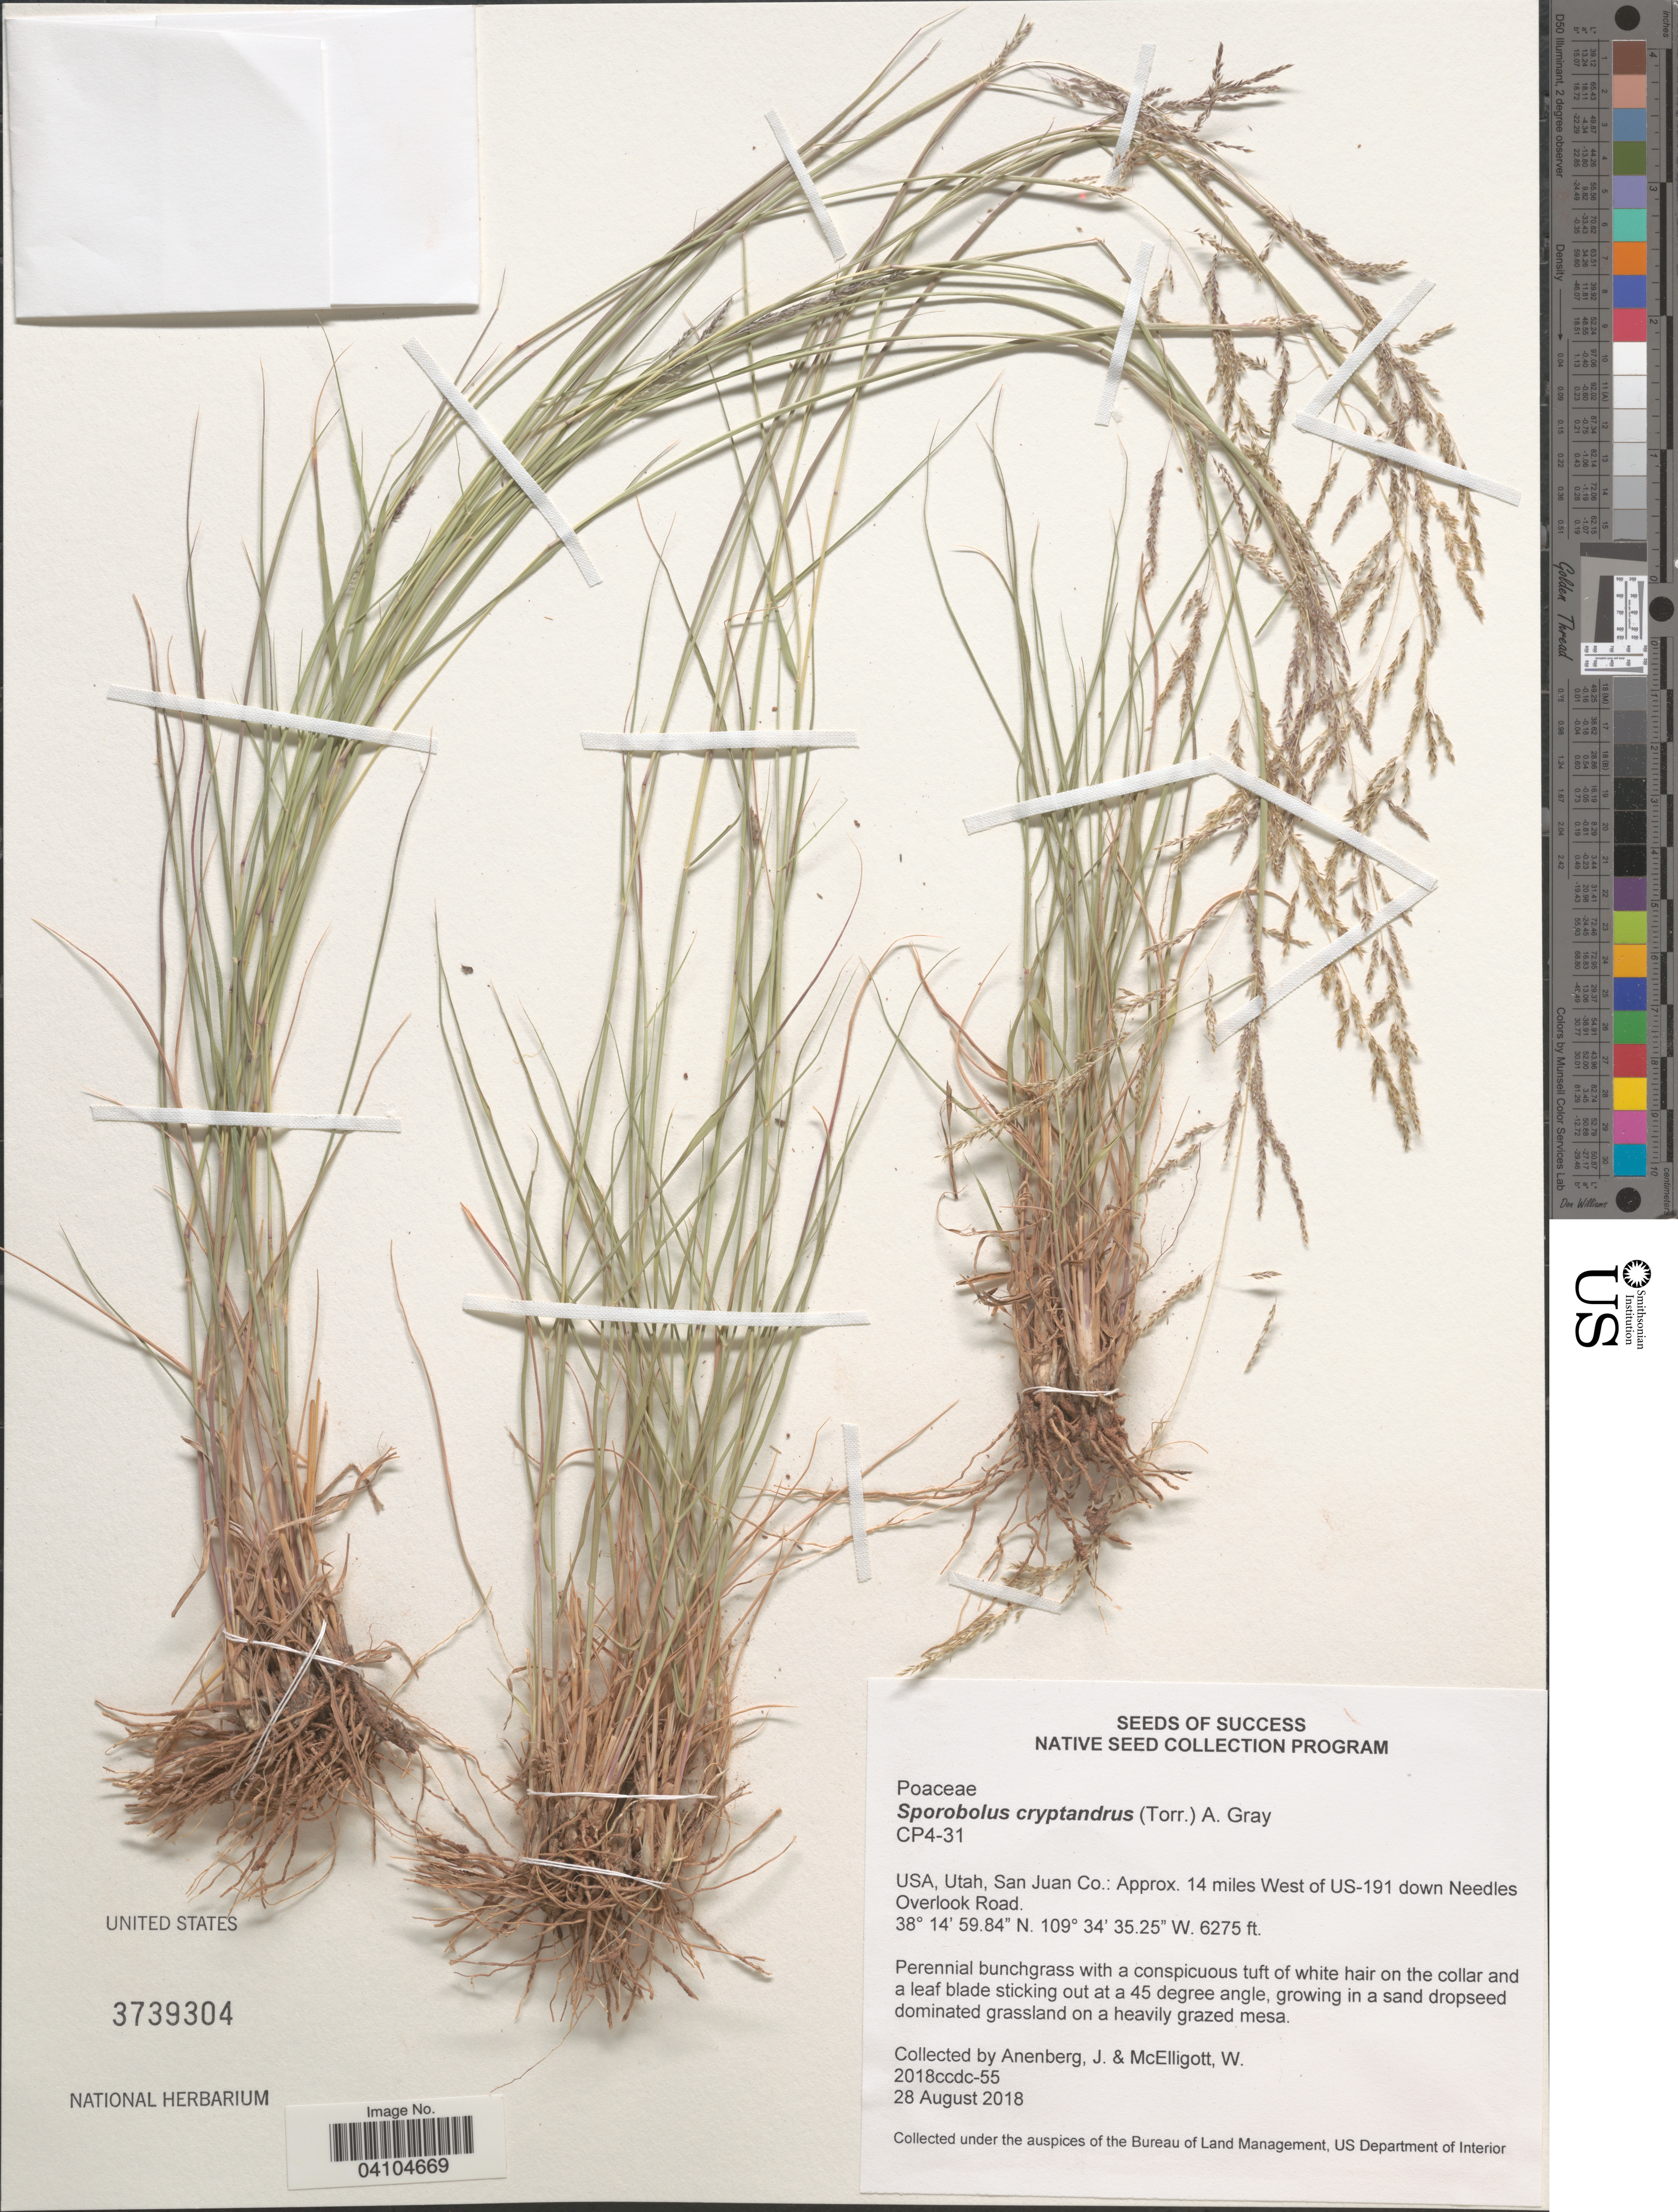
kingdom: Plantae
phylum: Tracheophyta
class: Liliopsida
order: Poales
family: Poaceae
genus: Sporobolus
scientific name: Sporobolus cryptandrus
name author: (Torr.) A. Gray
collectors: J. Anenberg & W. McElligott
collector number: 2018ccdc-55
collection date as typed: Transcribed d/m/y: 28/8/2018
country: United States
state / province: Utah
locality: San Juan Co.: Approx. 14 miles West of US-191 down Needles Overlook Road.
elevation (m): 1913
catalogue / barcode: US 3739304